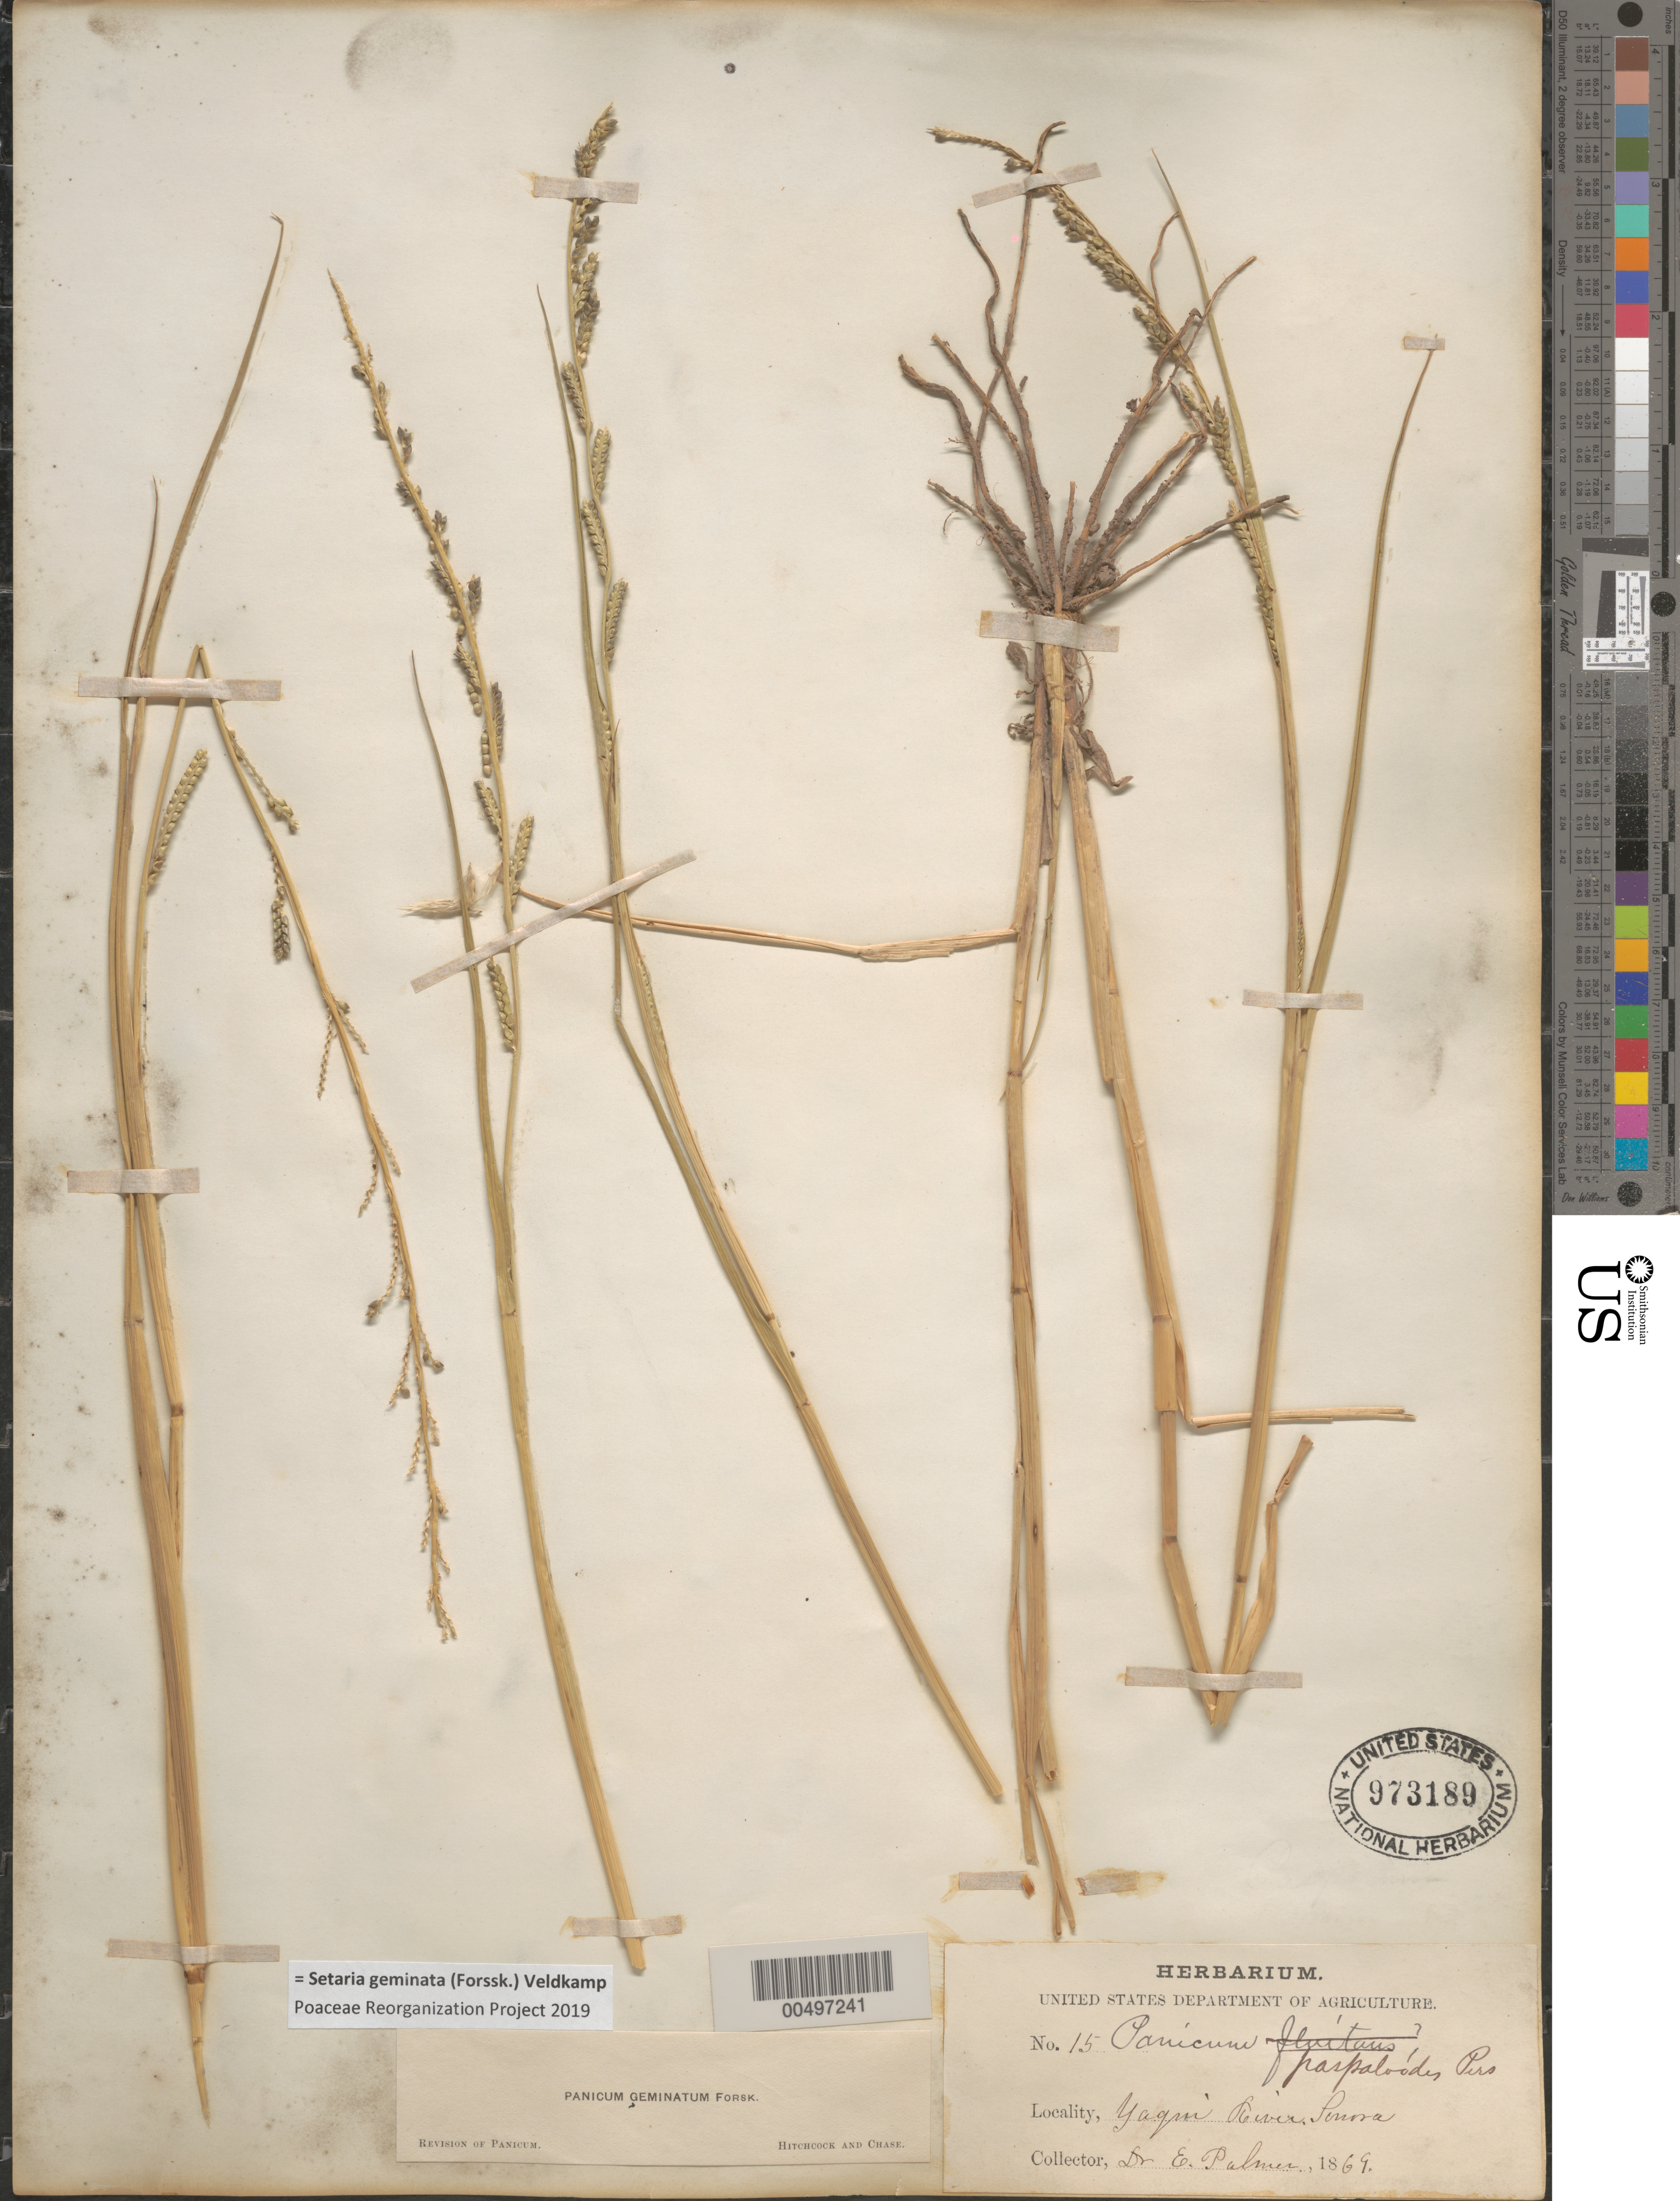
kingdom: Plantae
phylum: Tracheophyta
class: Liliopsida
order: Poales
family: Poaceae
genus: Setaria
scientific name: Setaria geminata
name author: (Forssk.) Veldkamp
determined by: Poaceae Reorganization Project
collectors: E. Palmer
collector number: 15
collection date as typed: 1869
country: Mexico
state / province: Sonora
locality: Yaqui River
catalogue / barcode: US 973189